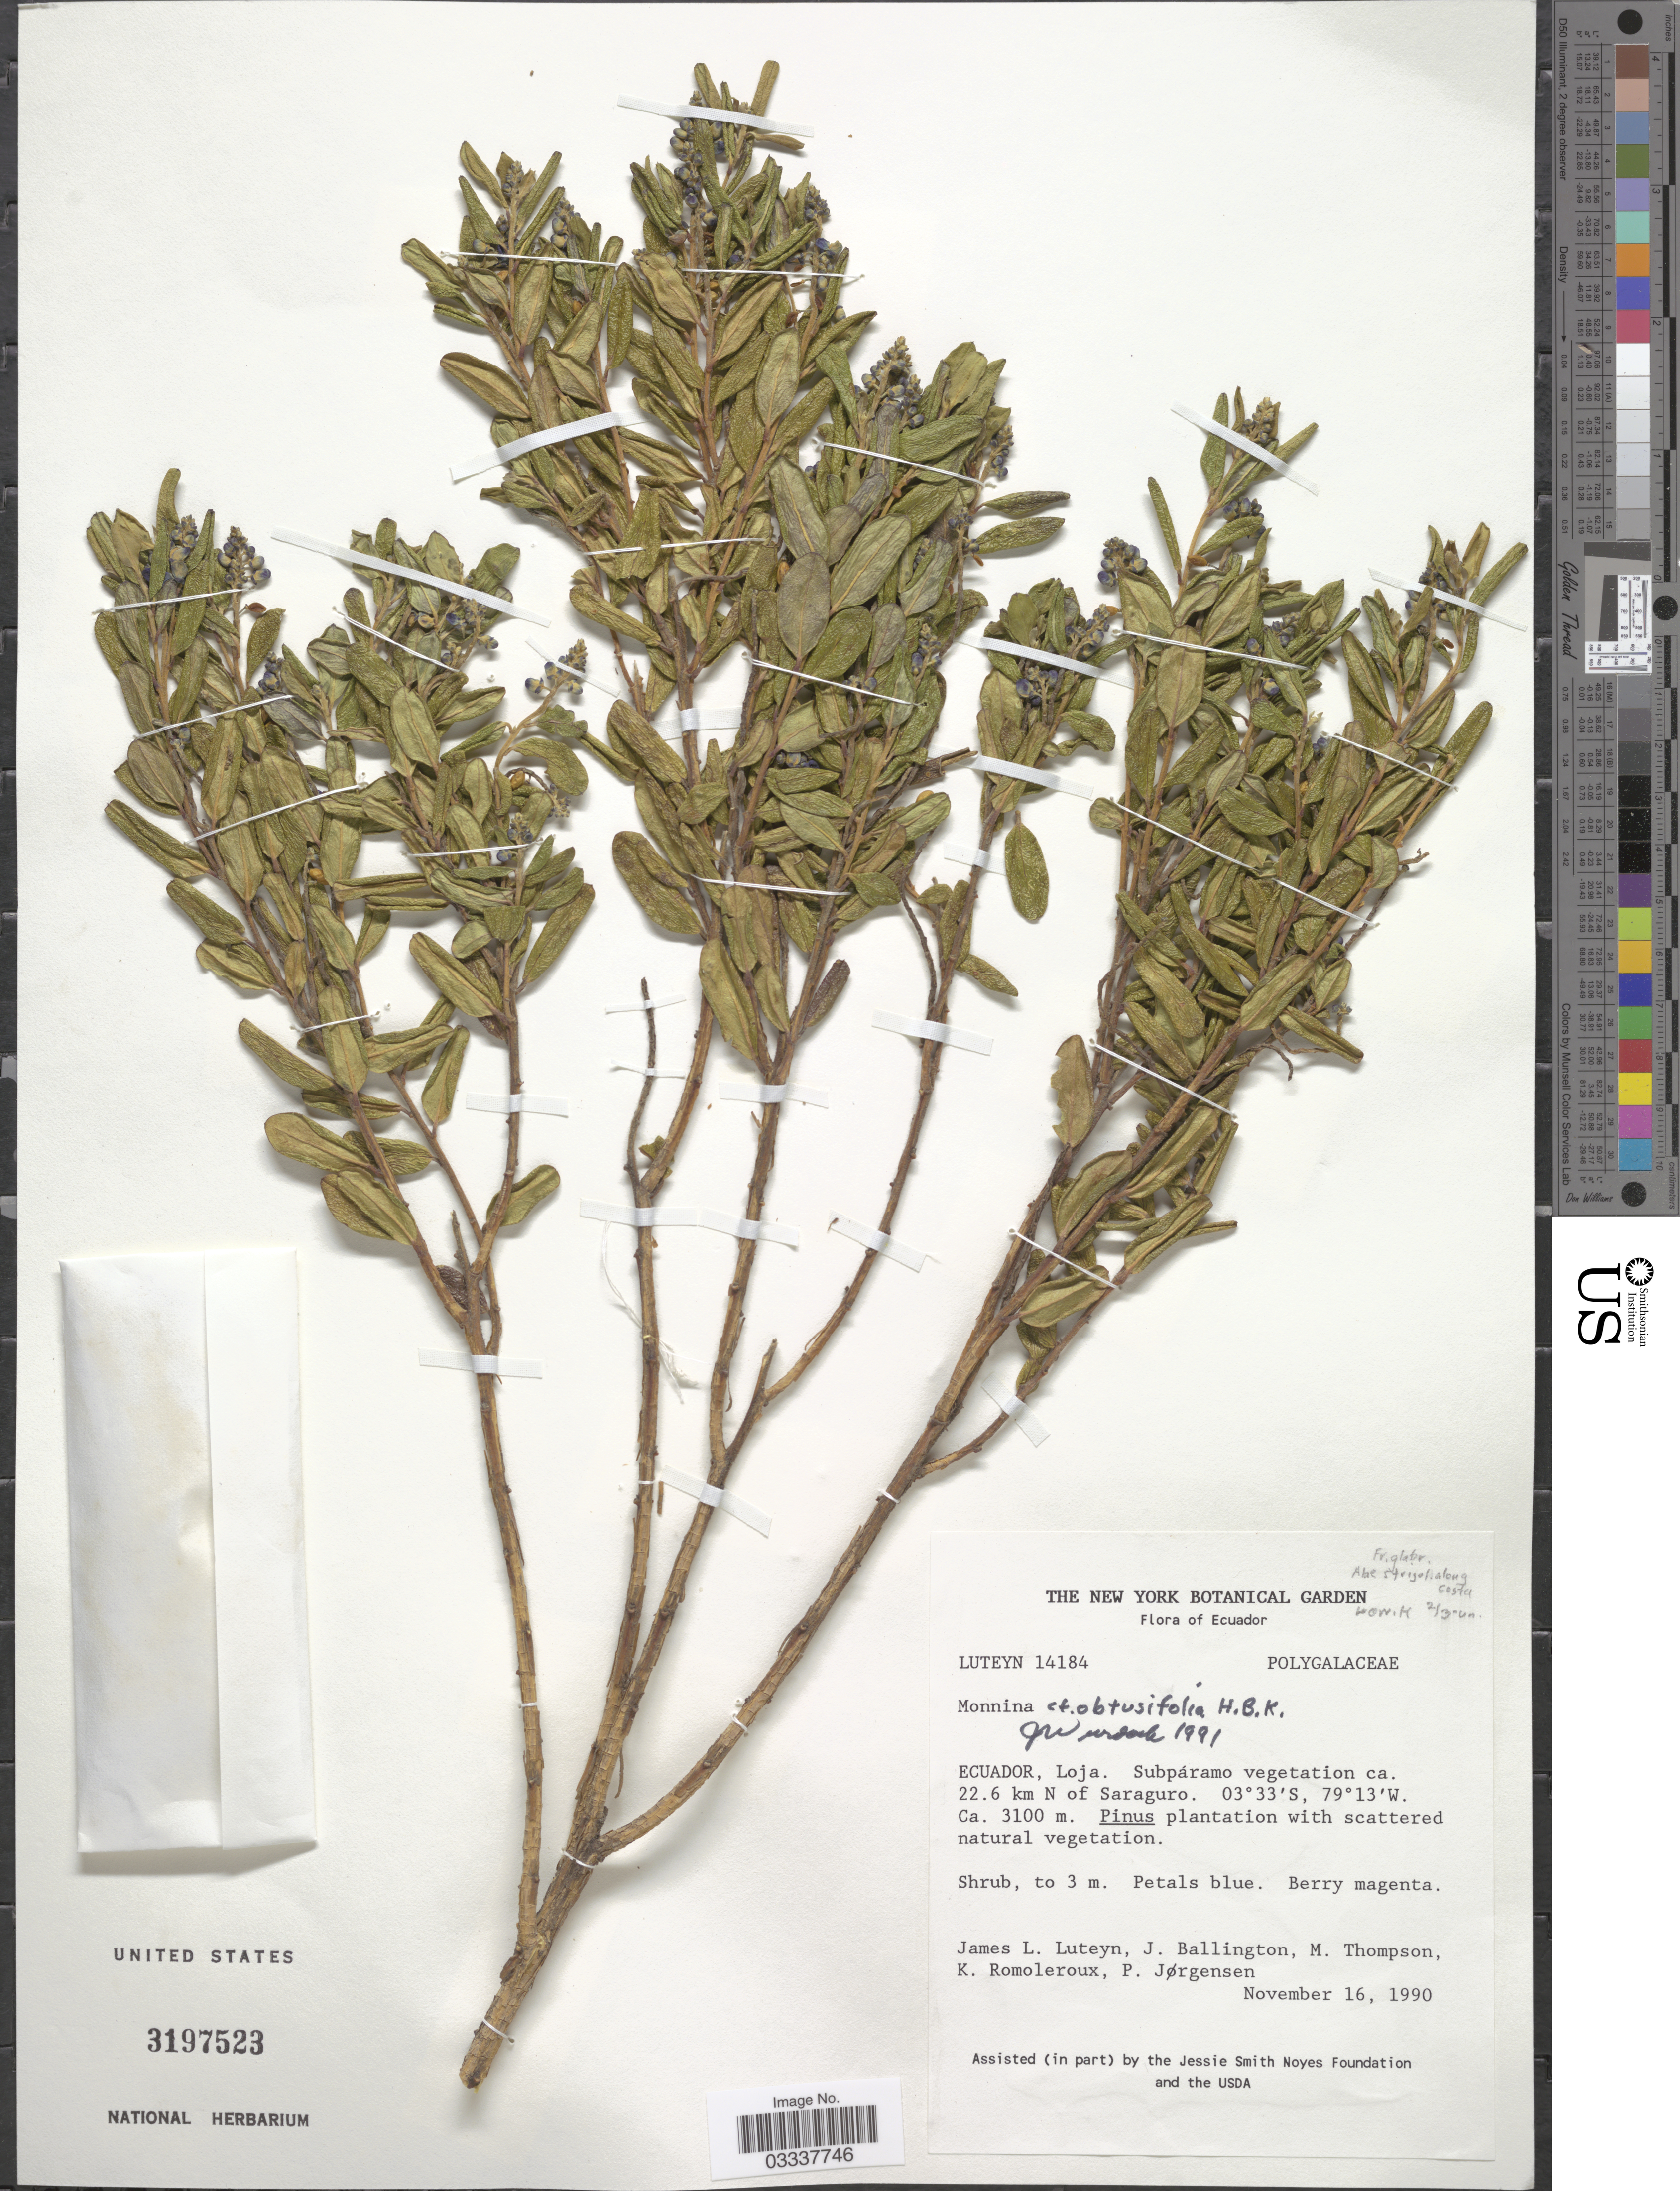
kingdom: Plantae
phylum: Tracheophyta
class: Magnoliopsida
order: Fabales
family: Polygalaceae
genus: Monnina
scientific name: Monnina phillyreoides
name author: (Bonpl.) B. Eriksen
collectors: J. Luteyn, J. Ballington, M. Thompson, K. Romoleroux & P. Jørgensen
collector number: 14184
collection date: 1990-11-16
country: Ecuador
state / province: Loja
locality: Subpáramo vegetation ca. 22.6 km N of Saraguro.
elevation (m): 3100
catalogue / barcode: US 3197523